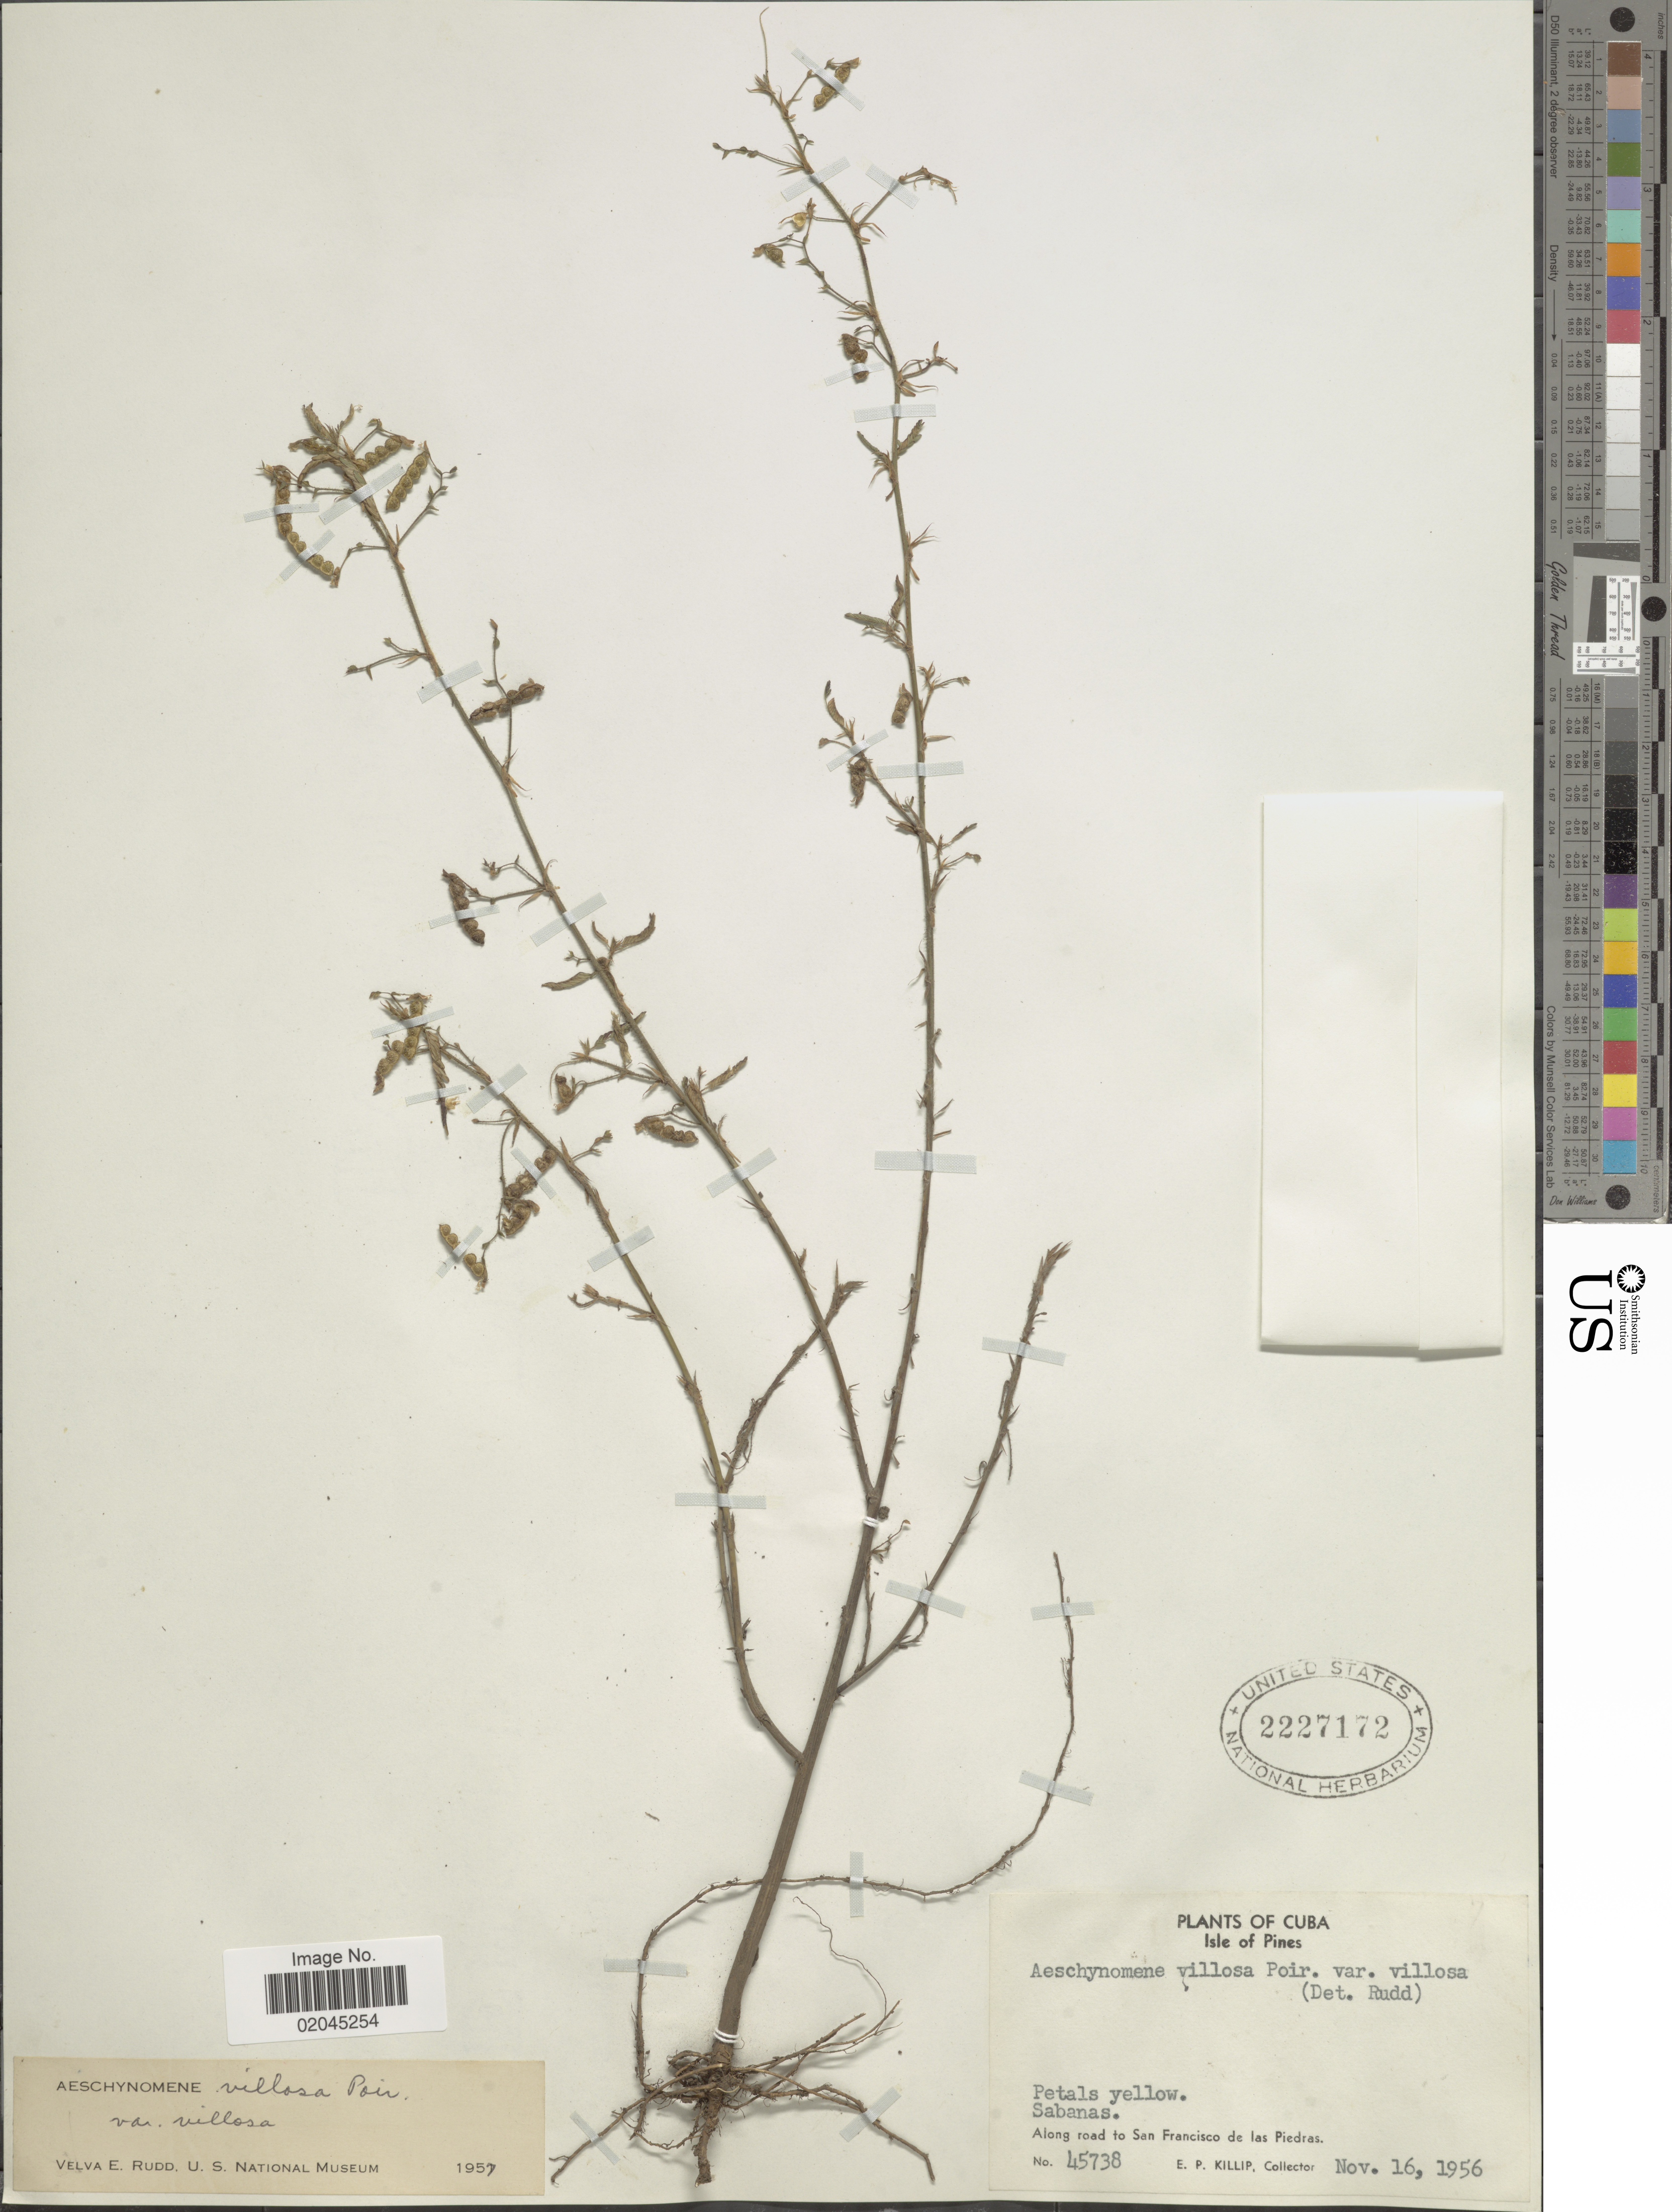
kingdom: Plantae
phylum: Tracheophyta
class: Magnoliopsida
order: Fabales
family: Fabaceae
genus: Aeschynomene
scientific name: Aeschynomene villosa var. villosa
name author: Poir.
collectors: E. P. Killip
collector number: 45738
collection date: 1956-11-16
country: Cuba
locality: Isle of Pines, Sabanas, Along road to San Francisco de las Piedras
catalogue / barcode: US 2227172